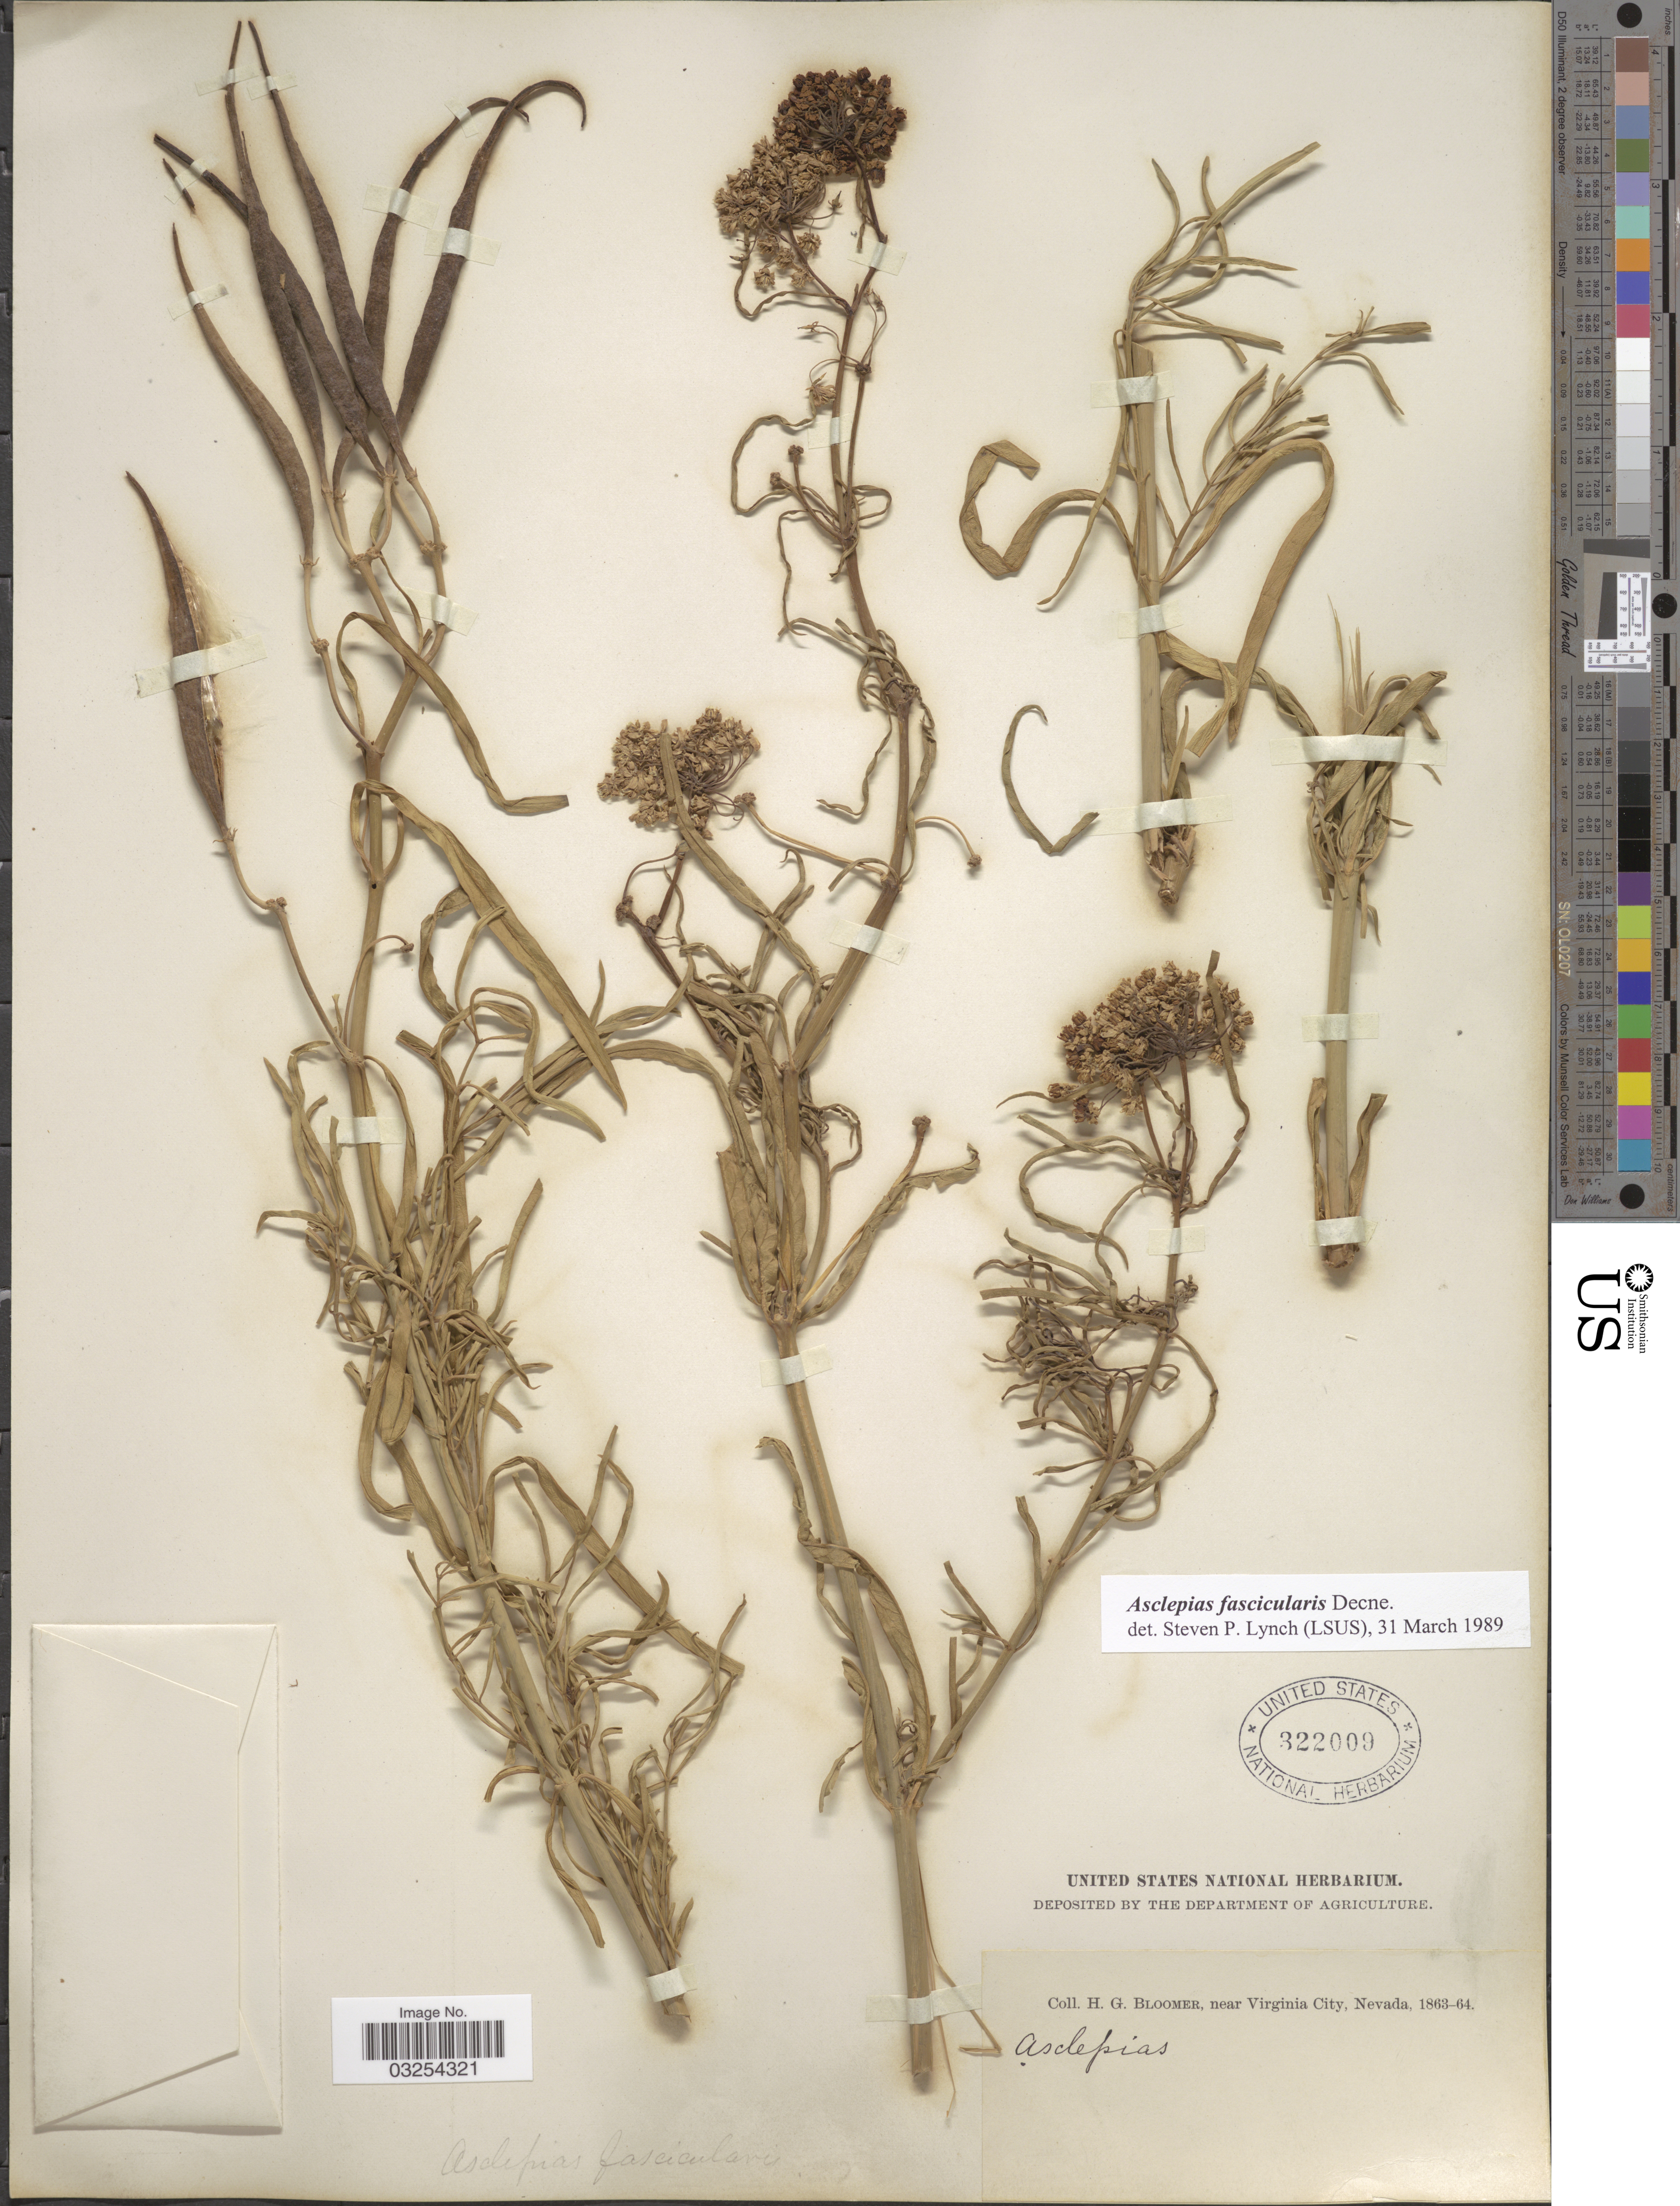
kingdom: Plantae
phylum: Tracheophyta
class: Magnoliopsida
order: Gentianales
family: Apocynaceae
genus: Asclepias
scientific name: Asclepias fascicularis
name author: Decne.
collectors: H. Bloomer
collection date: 1863/1864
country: United States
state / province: Nevada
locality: Near Virginia City.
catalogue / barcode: US 322009